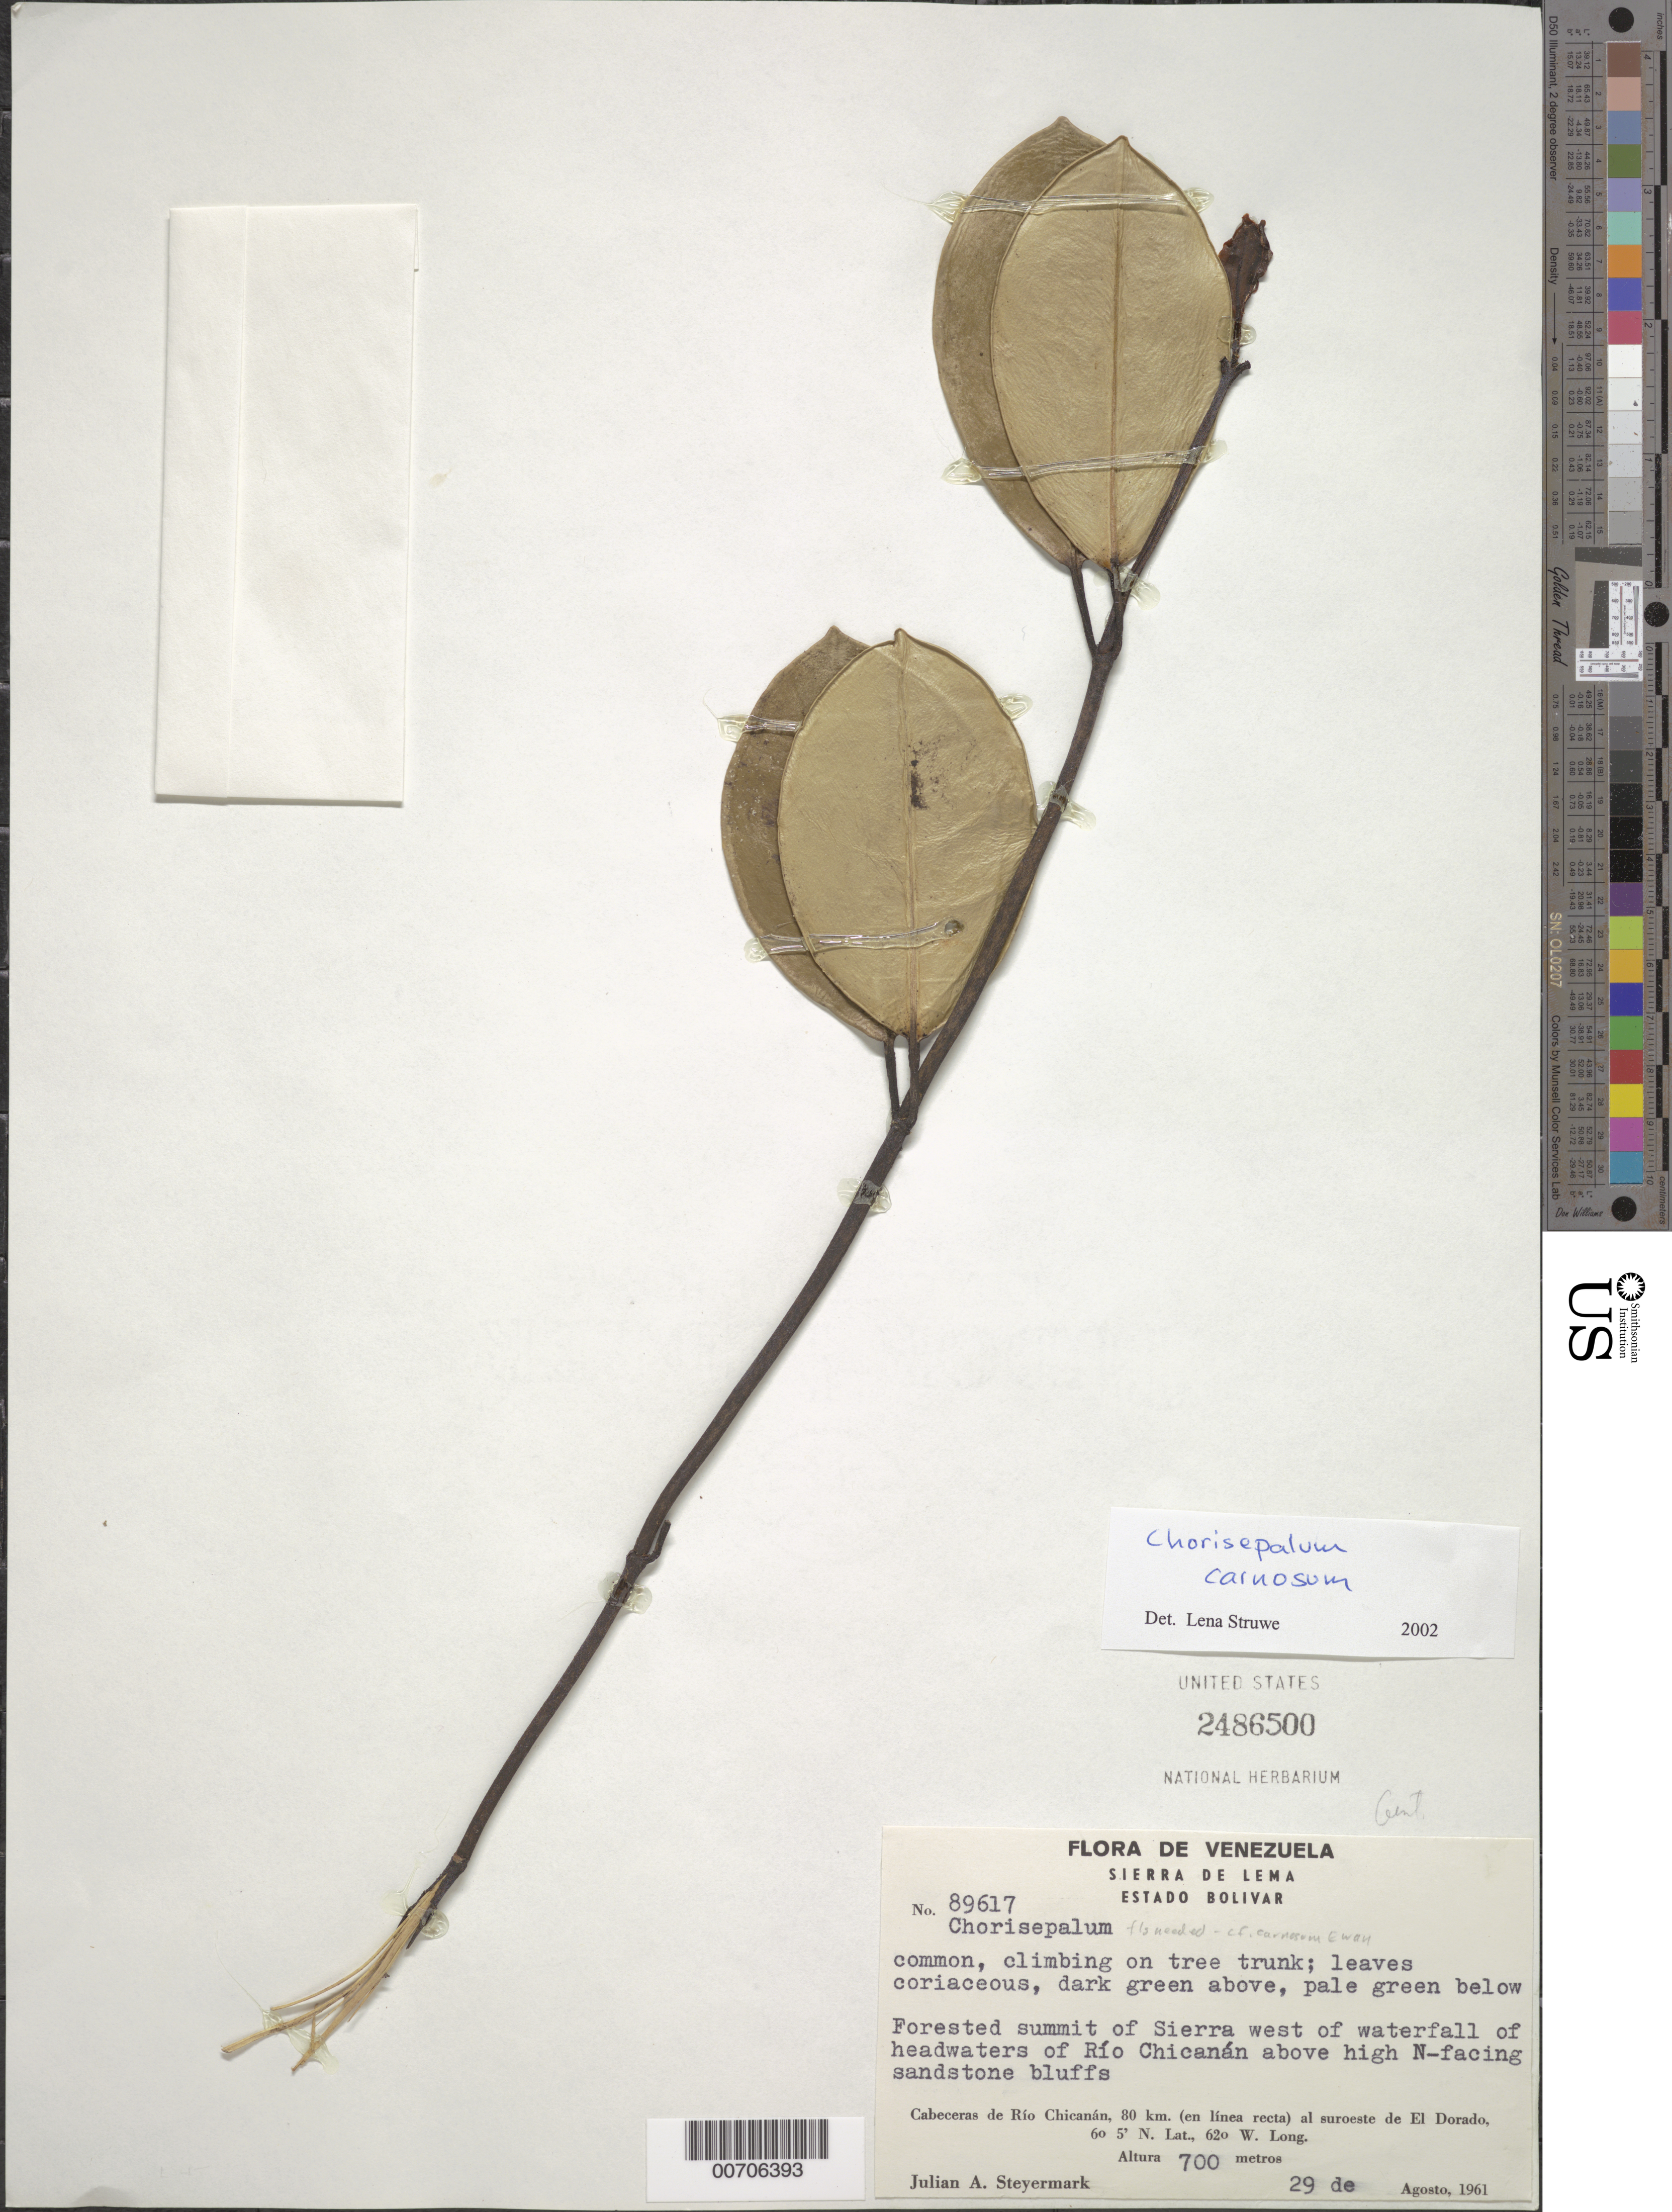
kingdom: Plantae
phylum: Tracheophyta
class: Magnoliopsida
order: Gentianales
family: Gentianaceae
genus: Chorisepalum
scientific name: Chorisepalum carnosum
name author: Ewan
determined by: Struwe, L.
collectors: J. Steyermark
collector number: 89617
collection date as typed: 29-Aug-61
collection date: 1961-08-29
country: Venezuela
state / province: Bolívar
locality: Sierra de Lema, W of waterfall of headwaters of Río Chicanán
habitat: Climbing on tree trunk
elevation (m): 700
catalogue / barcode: US 2486500